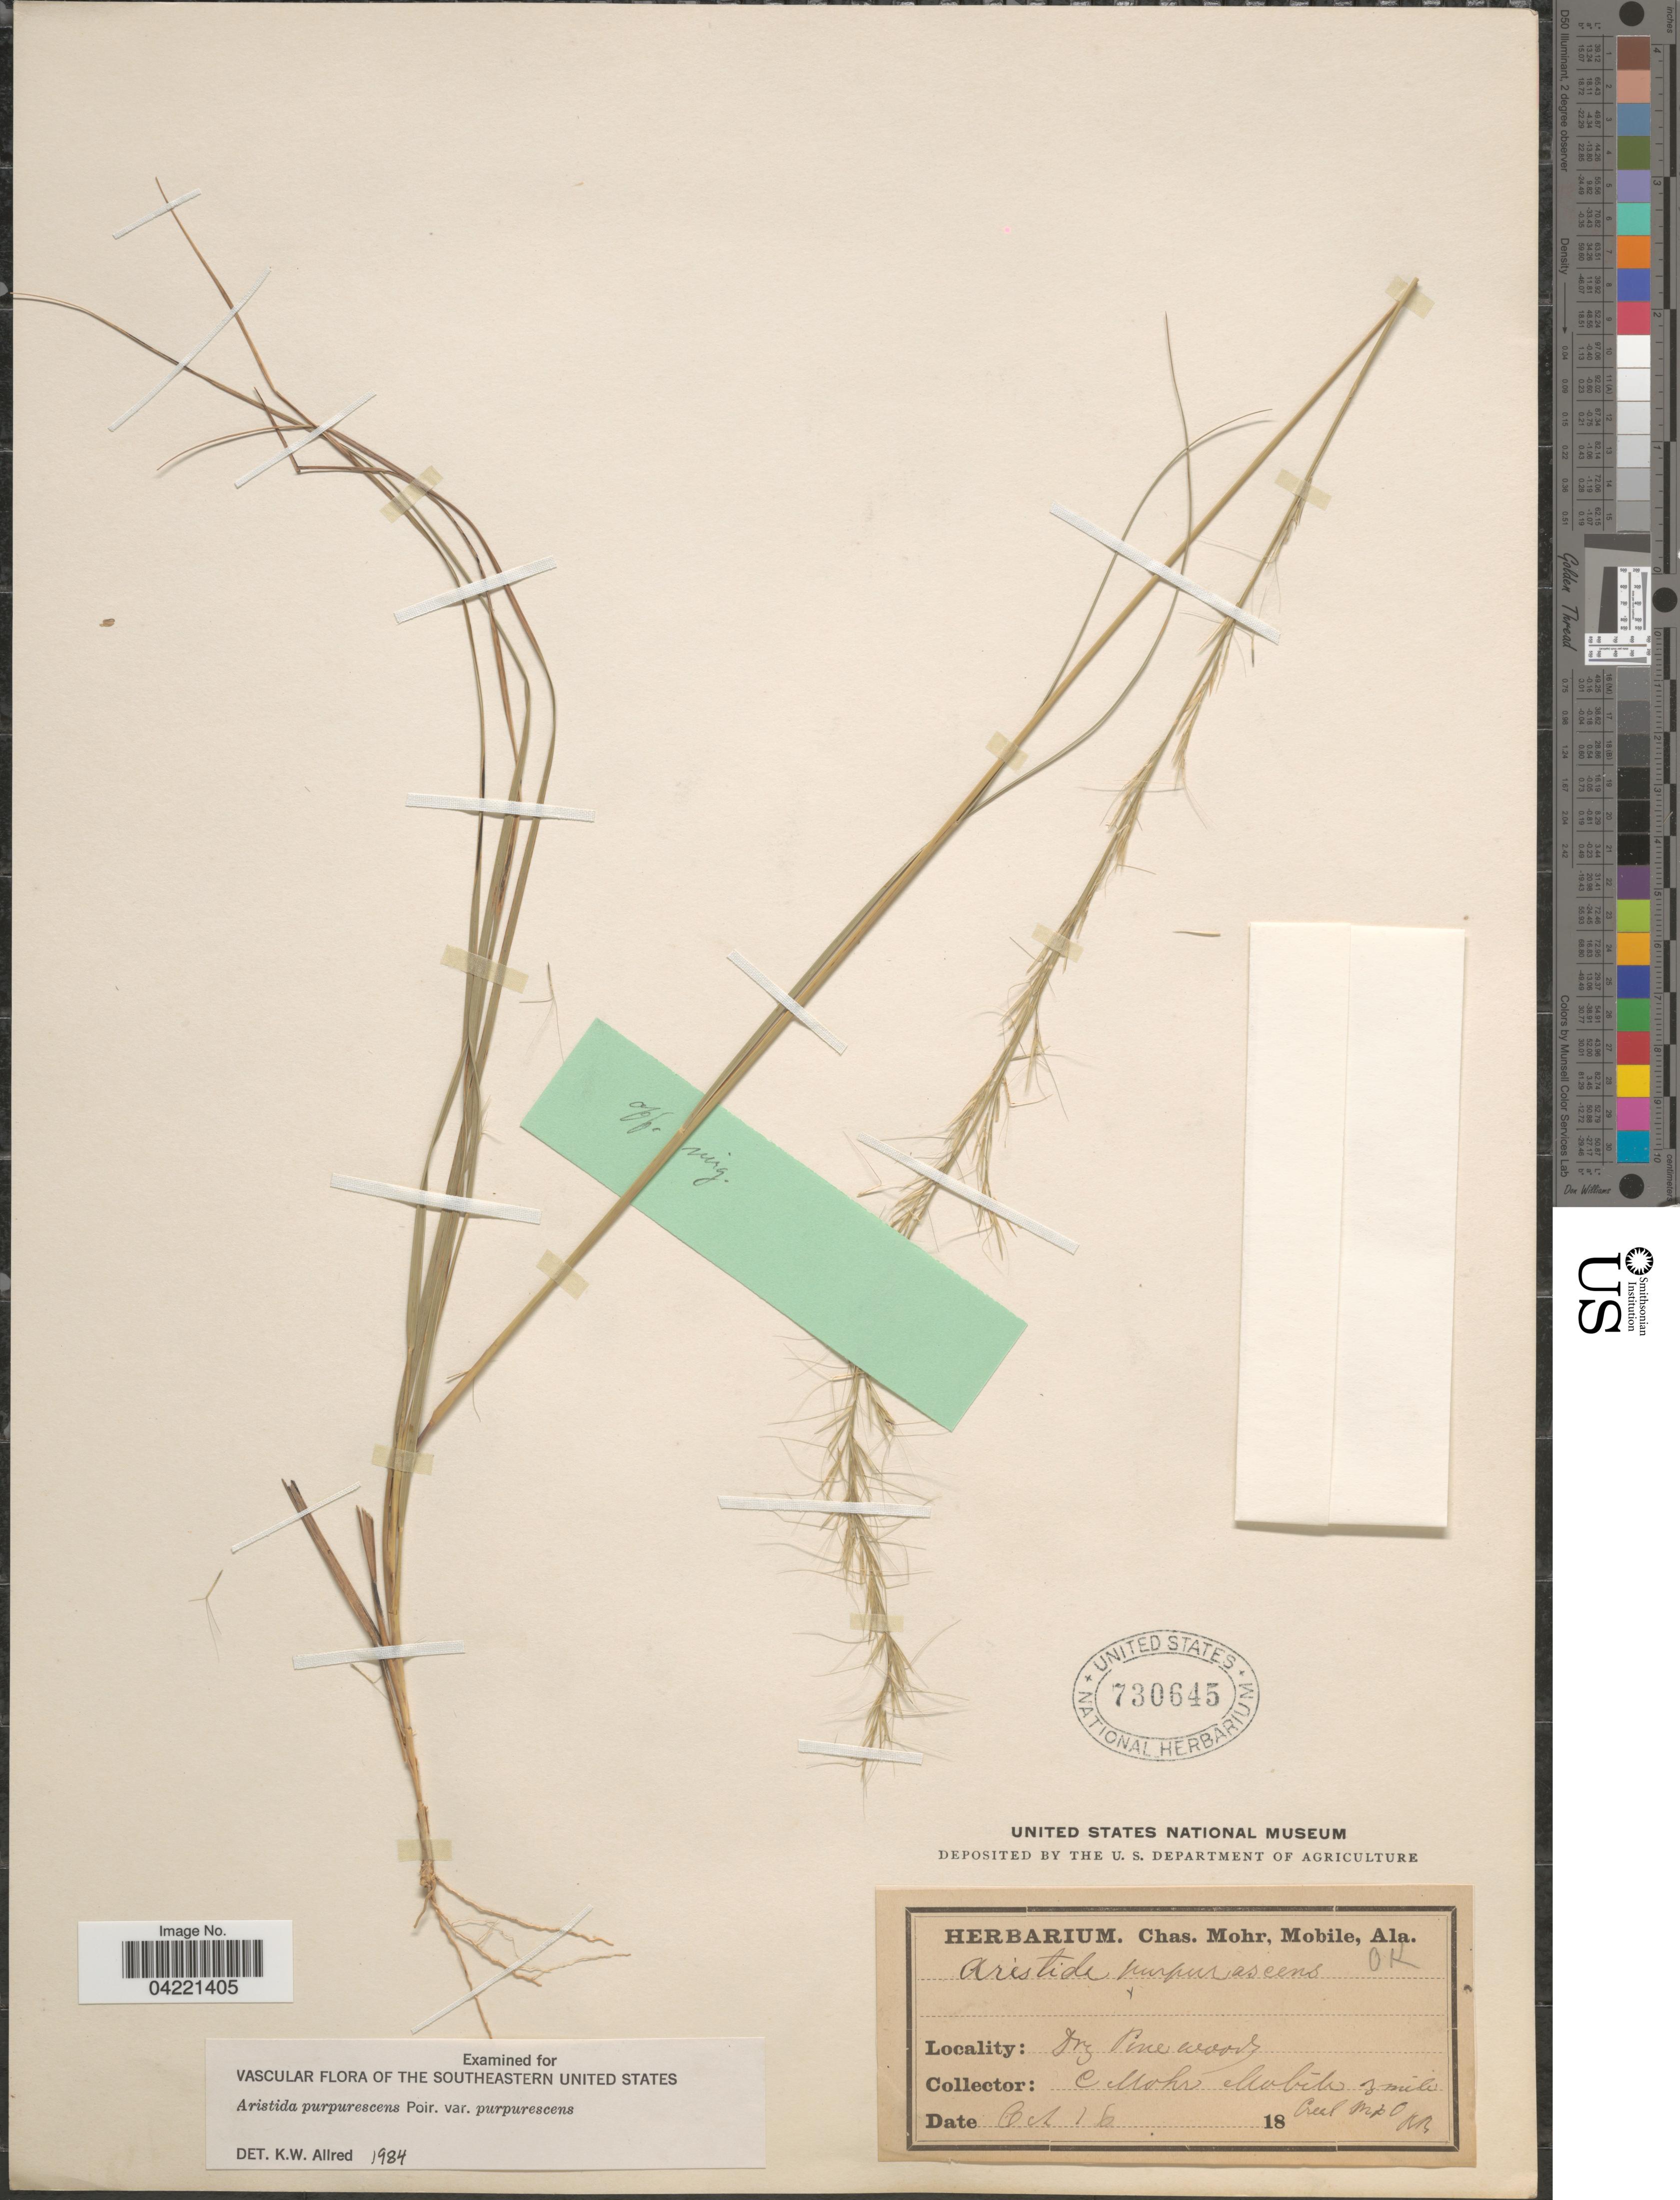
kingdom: Plantae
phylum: Tracheophyta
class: Liliopsida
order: Poales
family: Poaceae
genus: Aristida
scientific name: Aristida purpurascens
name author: Poir.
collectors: Mohr, C. T. (herbarium)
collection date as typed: Oct 16 18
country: United States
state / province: Alabama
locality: Dry Pine woods. Mobile of mile Creek M & O RR.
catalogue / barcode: US 730645